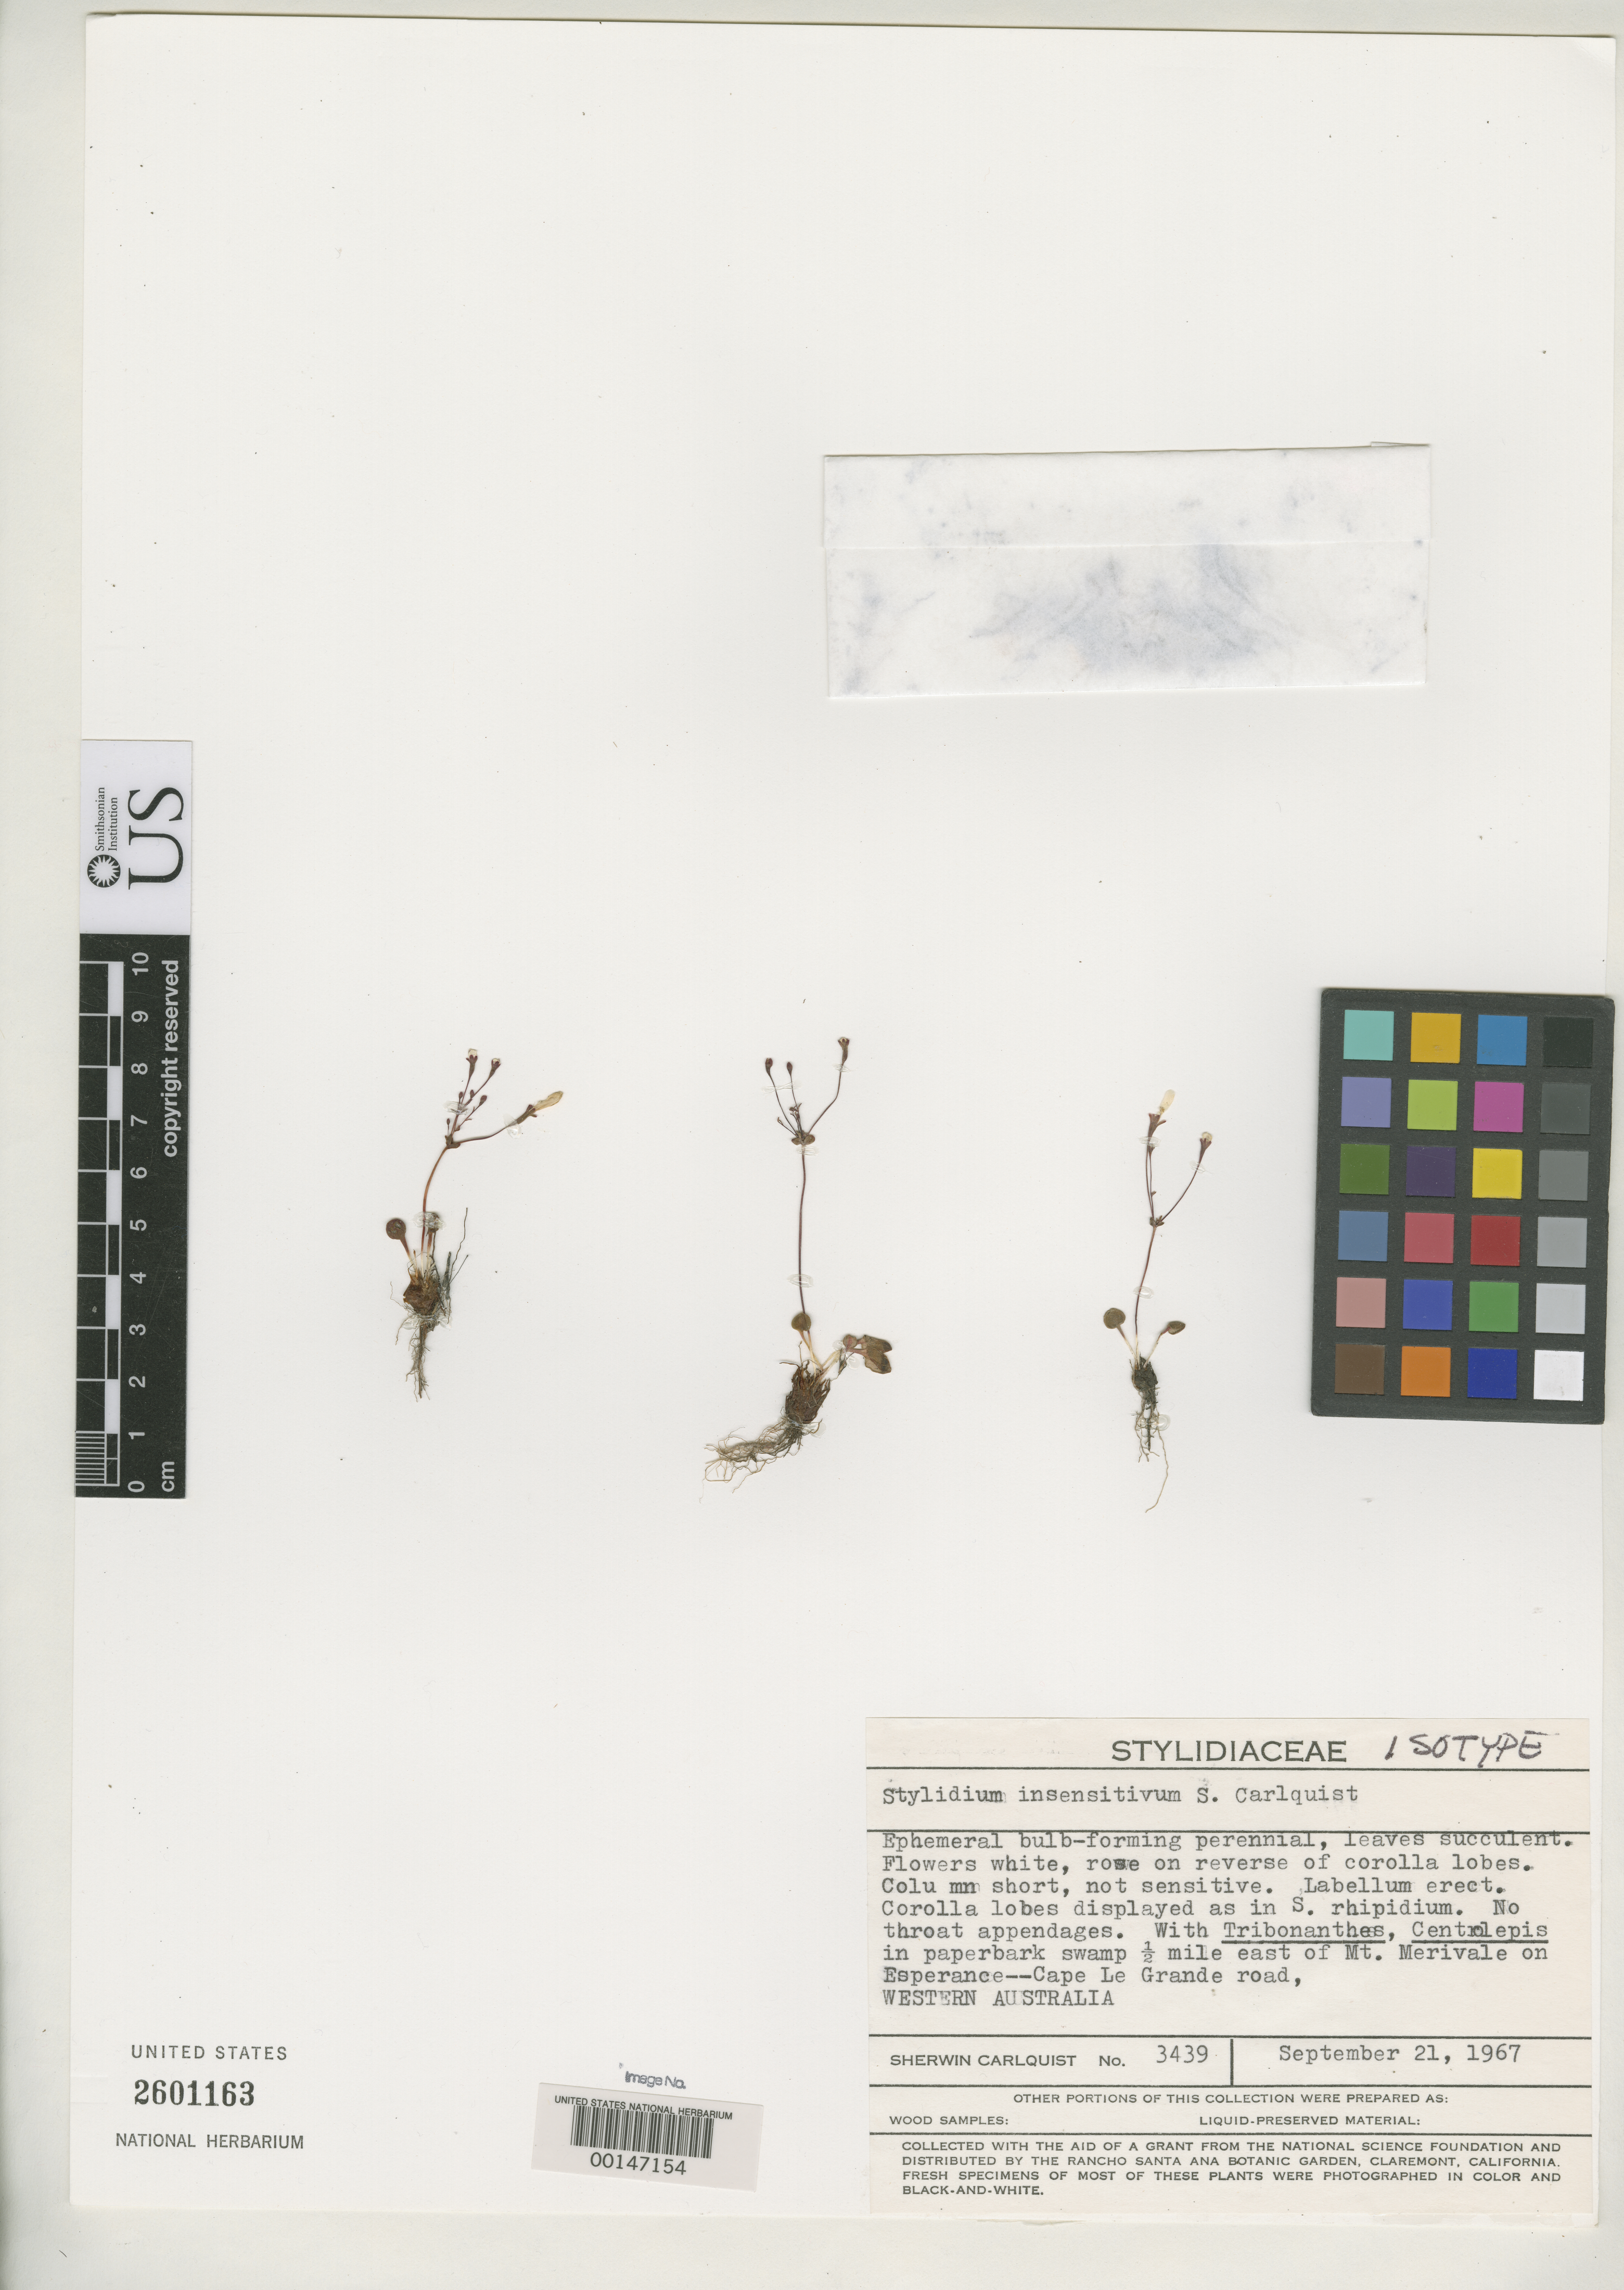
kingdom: Plantae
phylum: Tracheophyta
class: Magnoliopsida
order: Asterales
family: Stylidiaceae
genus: Stylidium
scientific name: Stylidium insensitivum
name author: Carlquist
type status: Isotype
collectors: S. Carlquist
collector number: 3439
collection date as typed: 21 Sep 1967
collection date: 1967-09-21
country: Australia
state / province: Western Australia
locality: East of Mt. Merivale, Esperance - Cape le Grande road.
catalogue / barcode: US 2601163